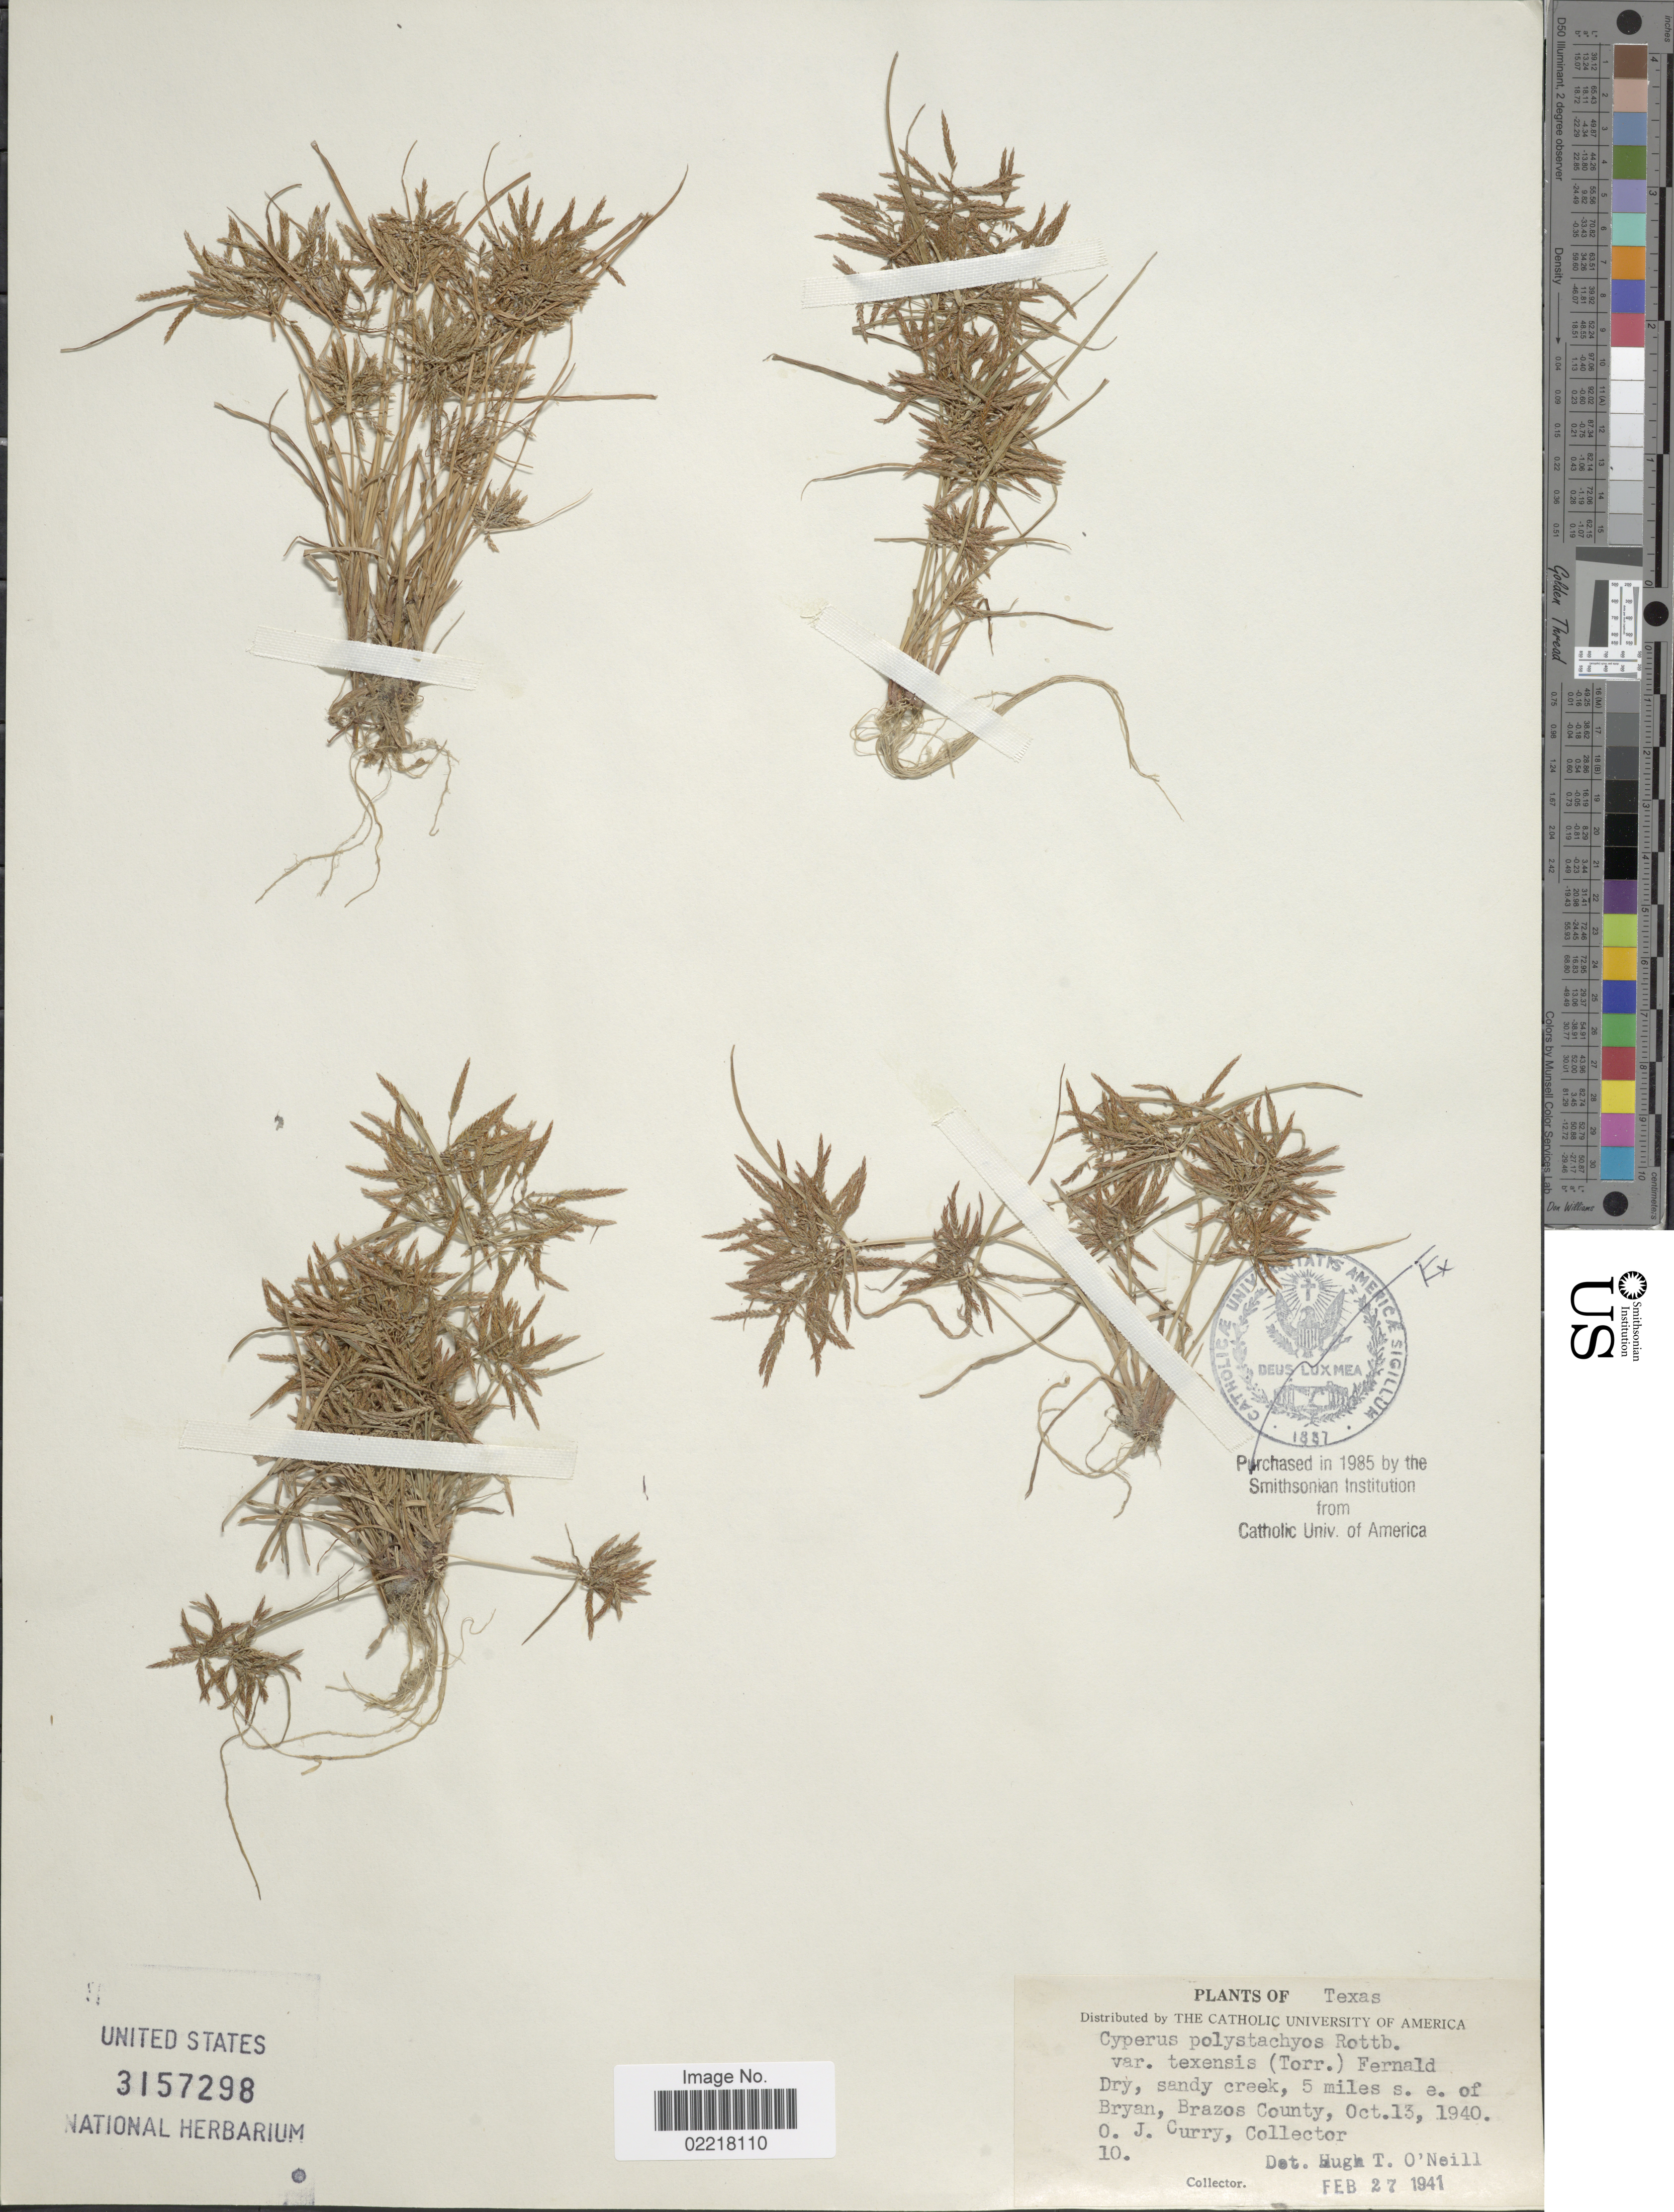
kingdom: Plantae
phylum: Tracheophyta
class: Liliopsida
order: Poales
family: Cyperaceae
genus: Cyperus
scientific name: Cyperus polystachyos var. texensis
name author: (Torr.) Fernald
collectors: O. Curry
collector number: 10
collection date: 1940-10-13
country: United States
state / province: Texas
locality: Dry, sandy creek, 5 miles s.e. of Bryan, Brazos County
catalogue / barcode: US 3157298